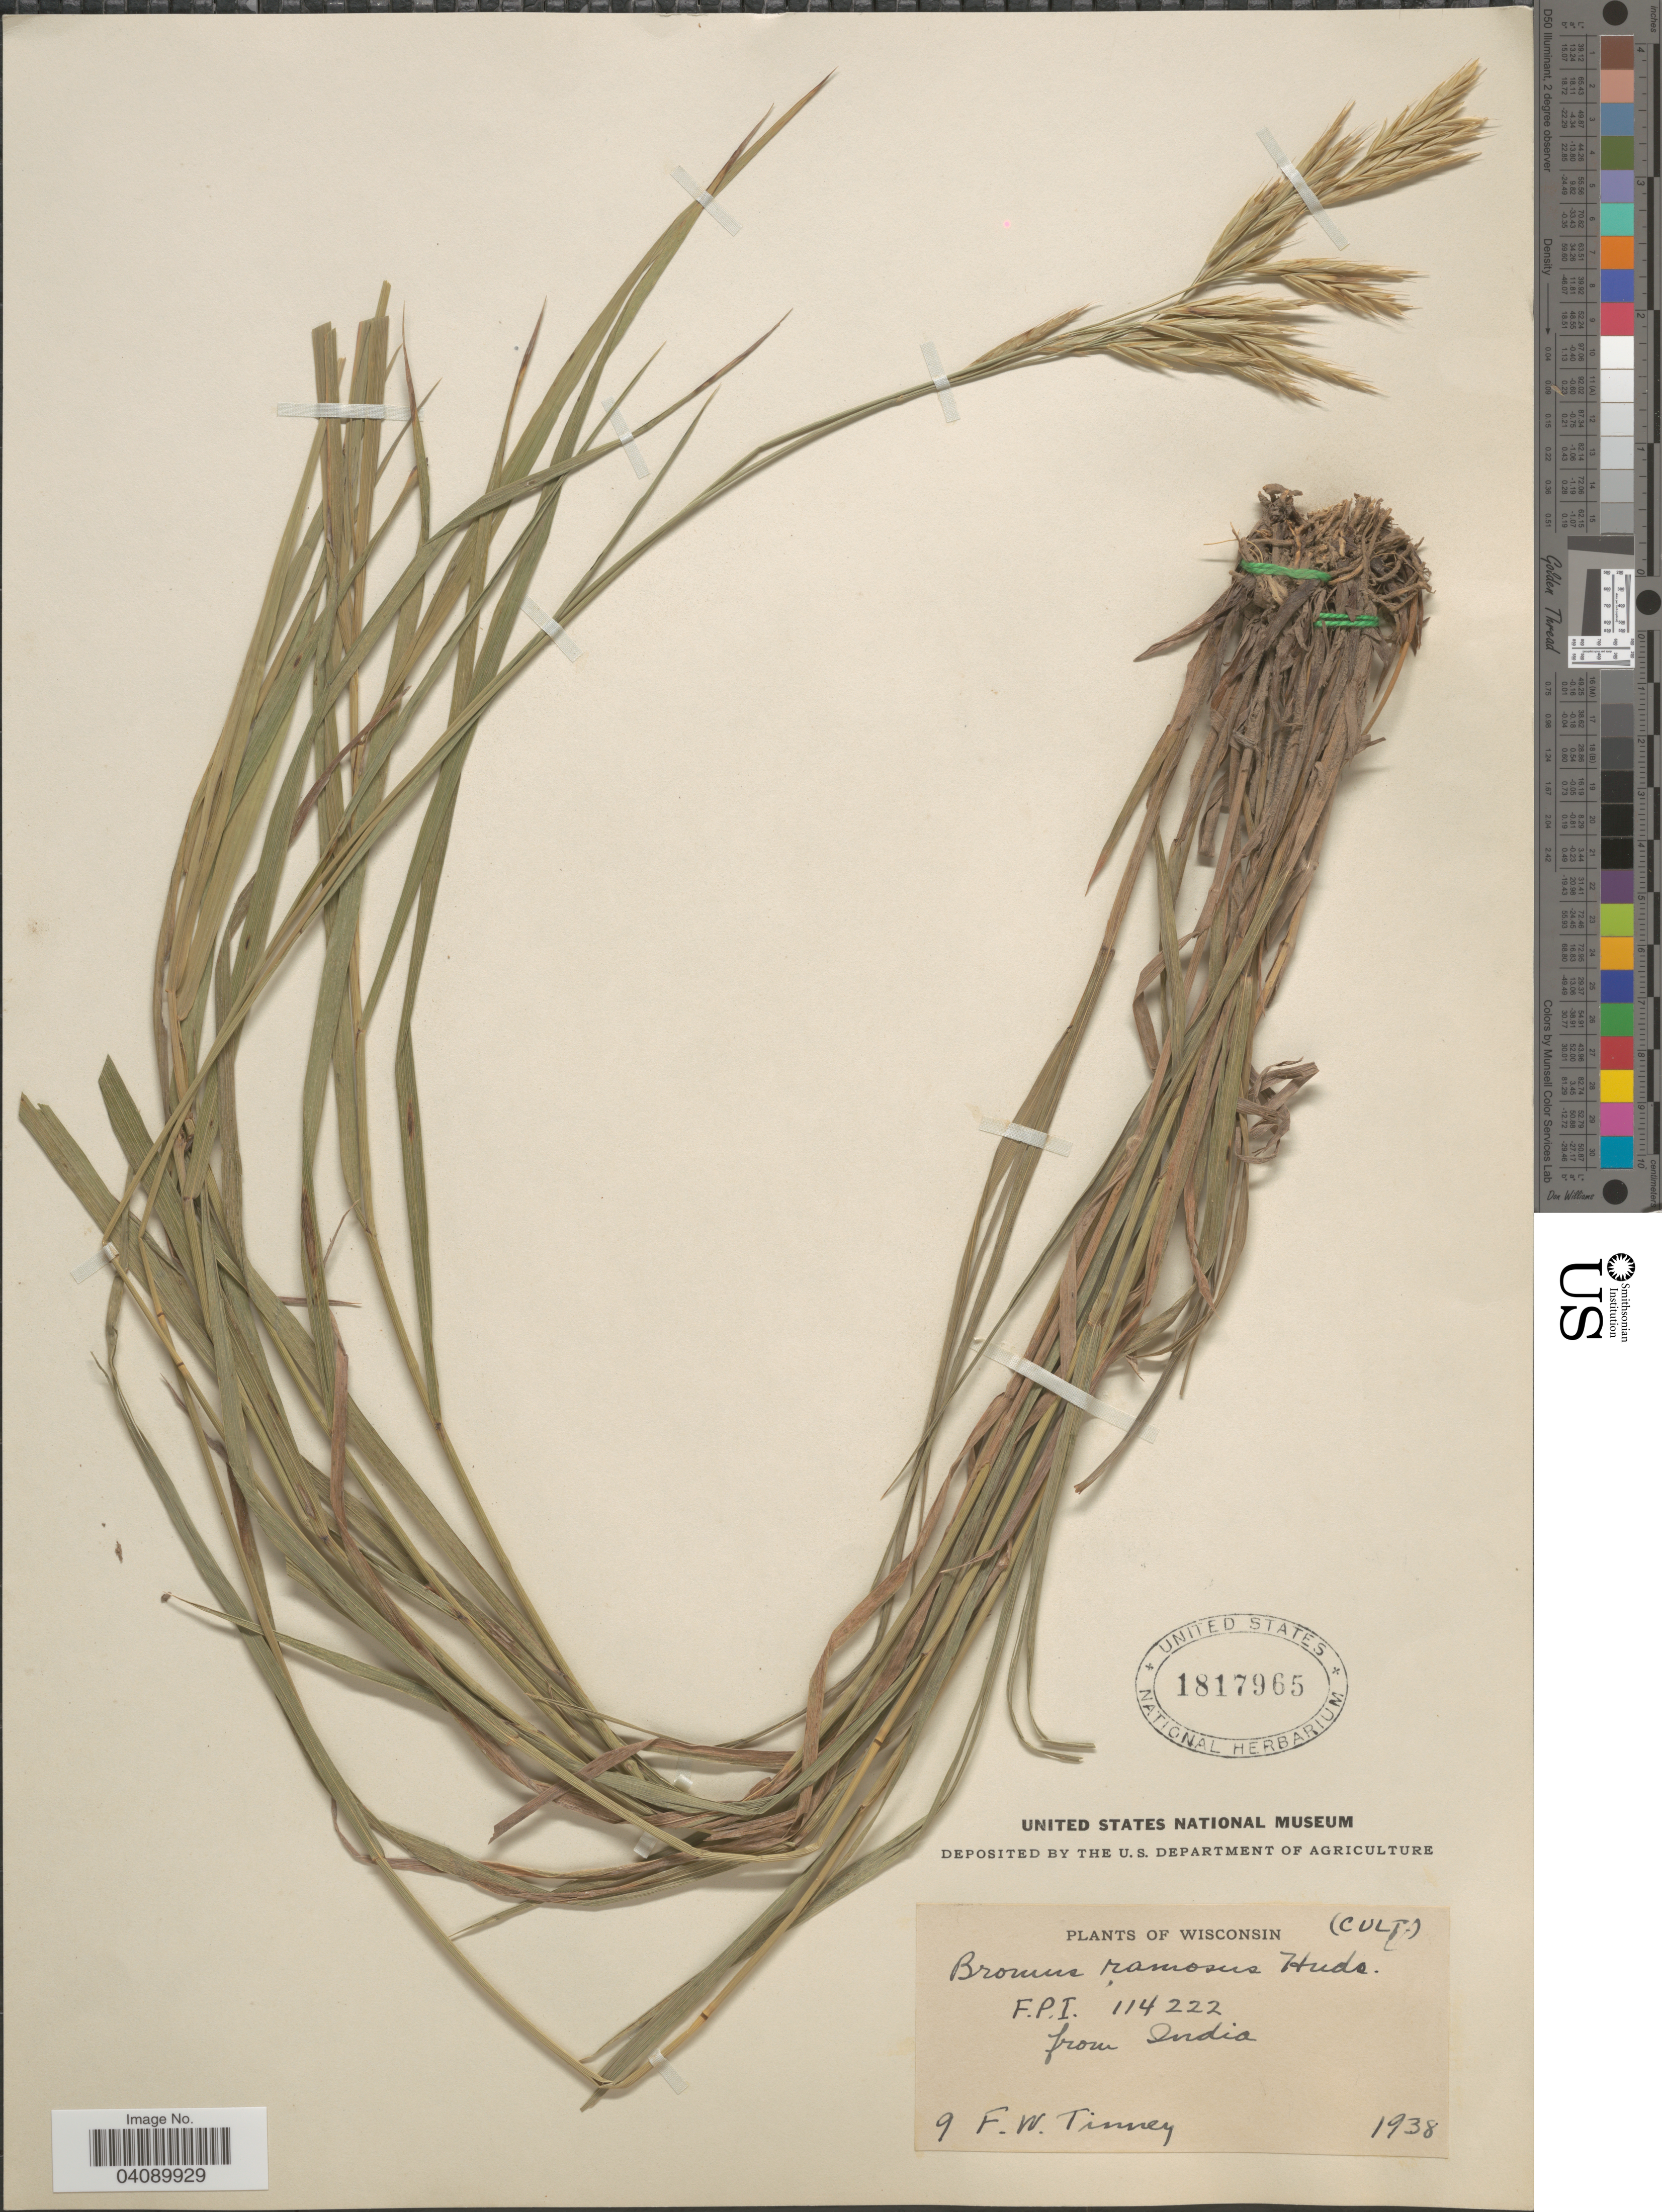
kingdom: Plantae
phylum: Tracheophyta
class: Liliopsida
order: Poales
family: Poaceae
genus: Bromus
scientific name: Bromus ramosus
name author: Huds.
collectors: F. Tinney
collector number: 9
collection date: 1938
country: United States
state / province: Wisconsin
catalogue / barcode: US 1817965